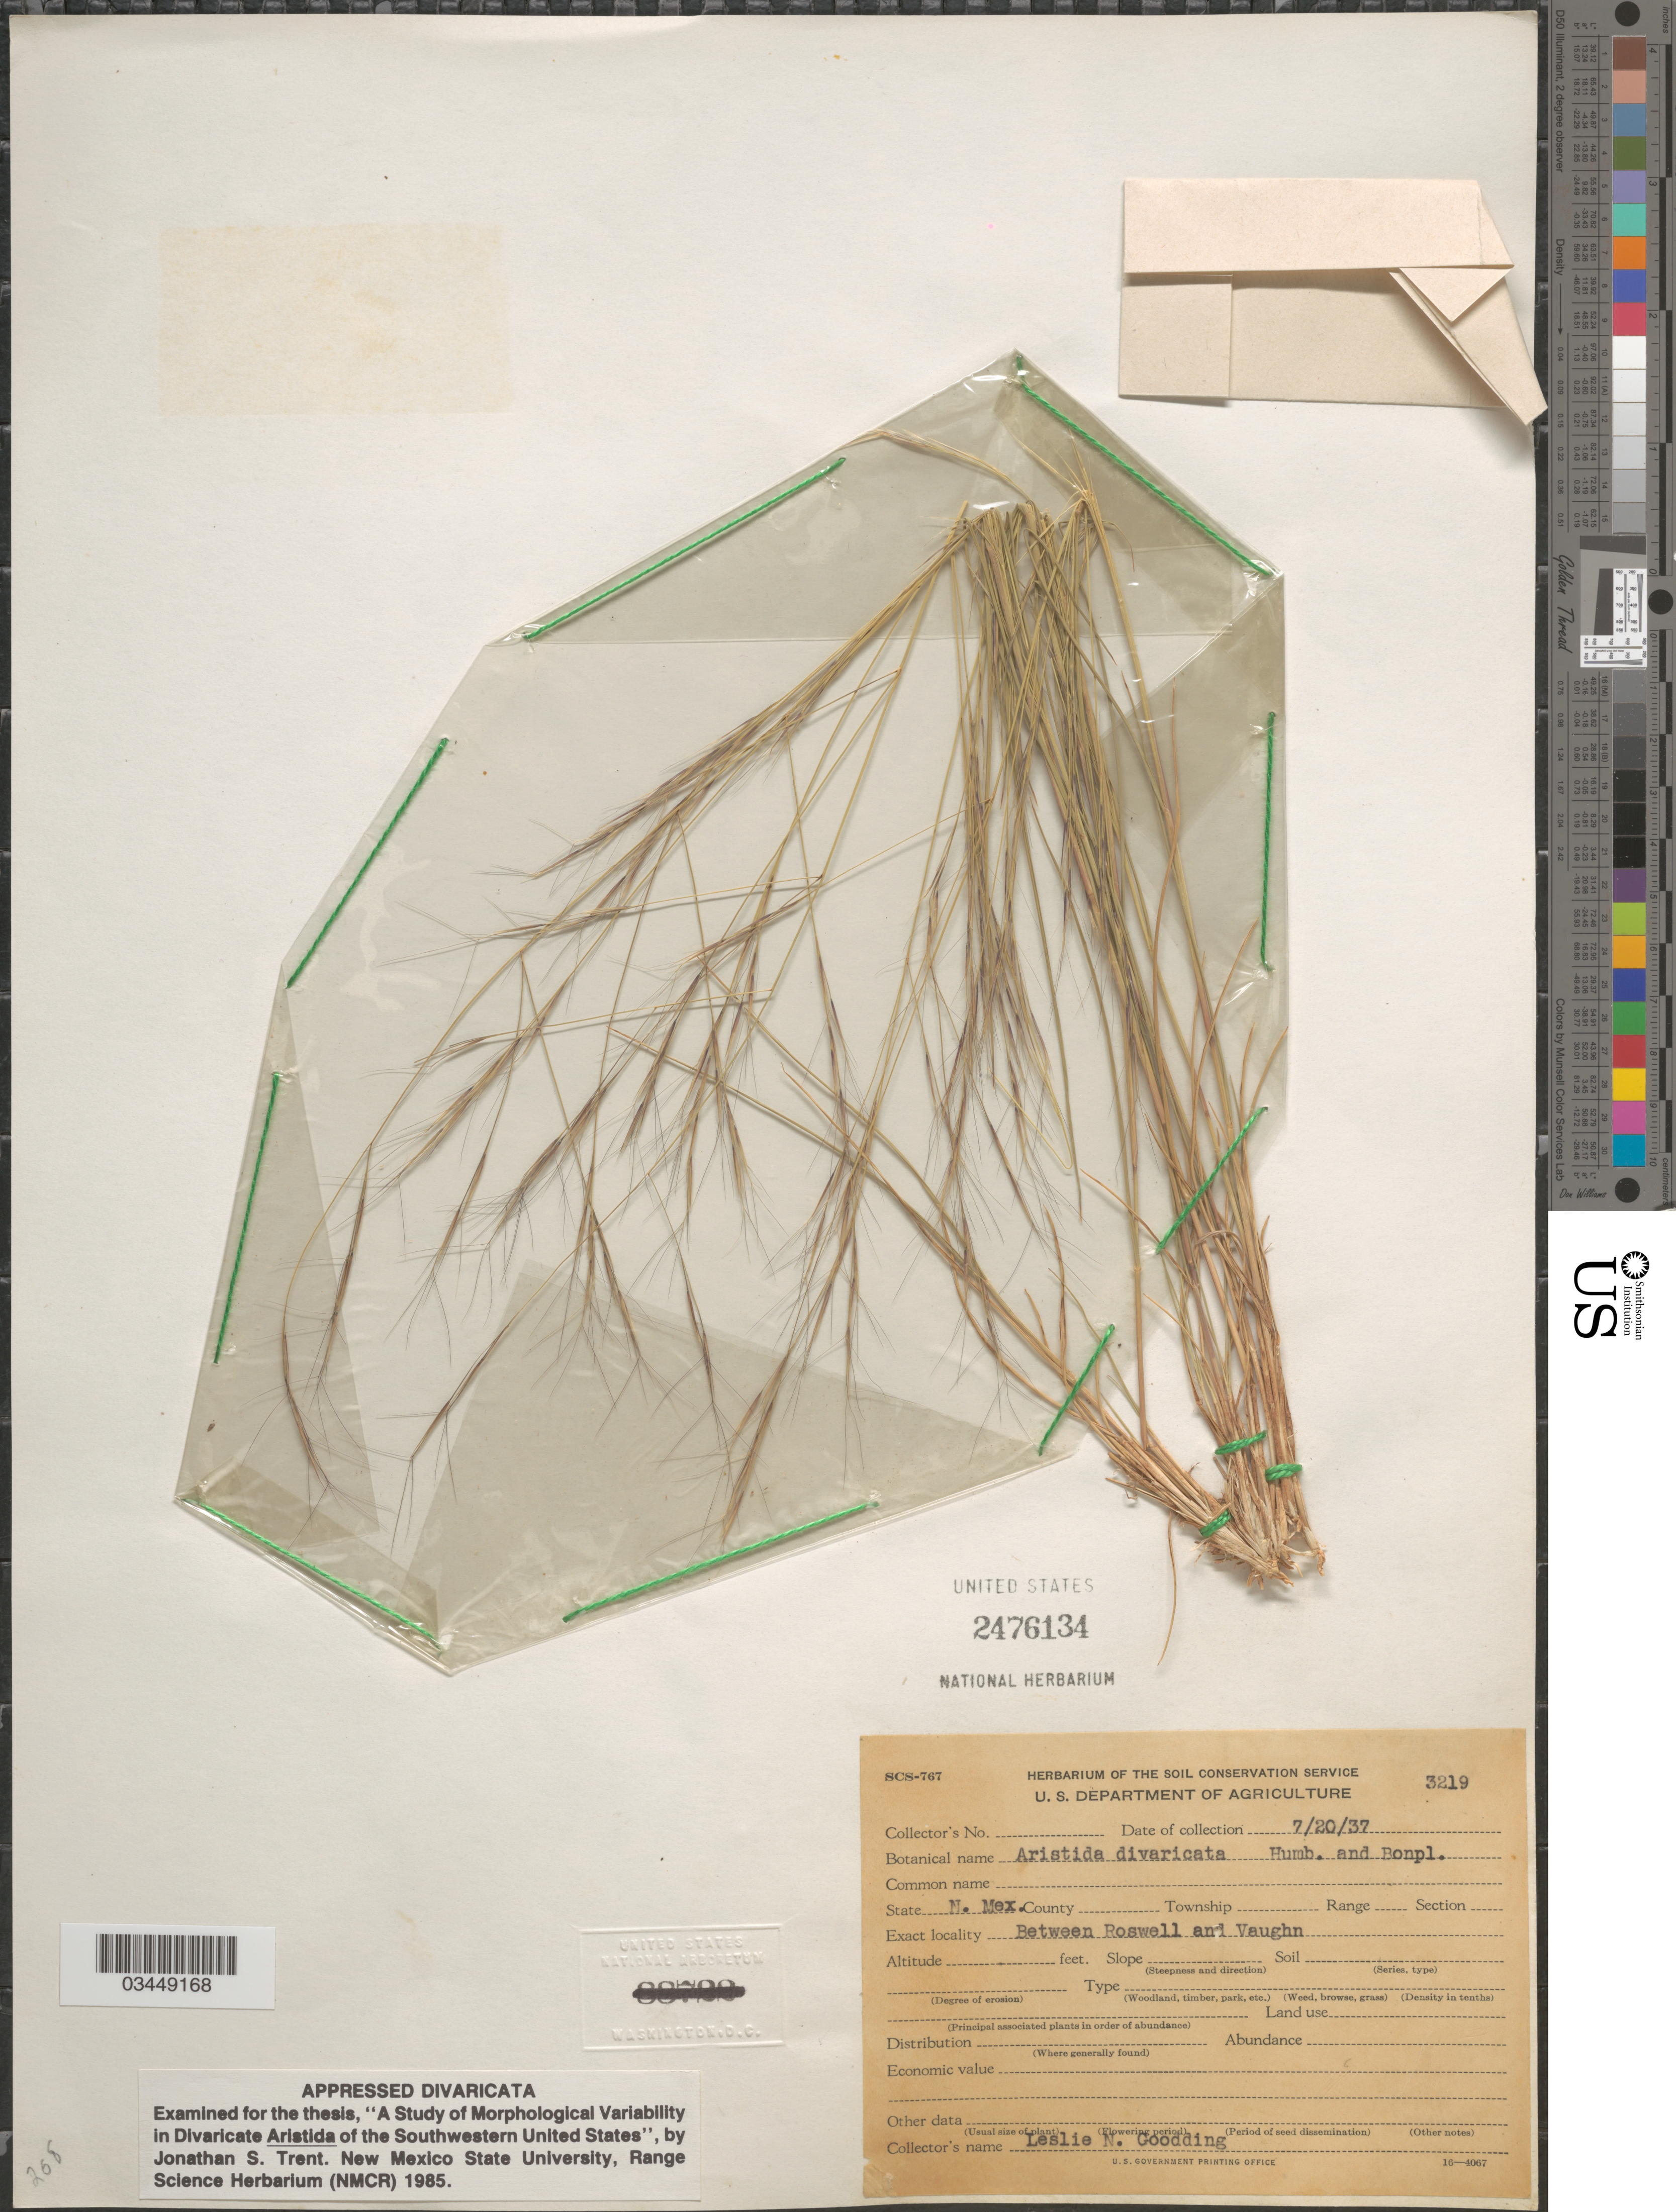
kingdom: Plantae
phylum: Tracheophyta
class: Liliopsida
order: Poales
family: Poaceae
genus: Aristida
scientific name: Aristida divaricata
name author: Humb. & Bonpl. ex Willd.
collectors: L. N. Goodding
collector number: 3219?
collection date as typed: Transcribed d/m/y: 20/7/37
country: United States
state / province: New Mexico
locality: Between Roswell and Vaughn.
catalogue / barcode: US 2476134